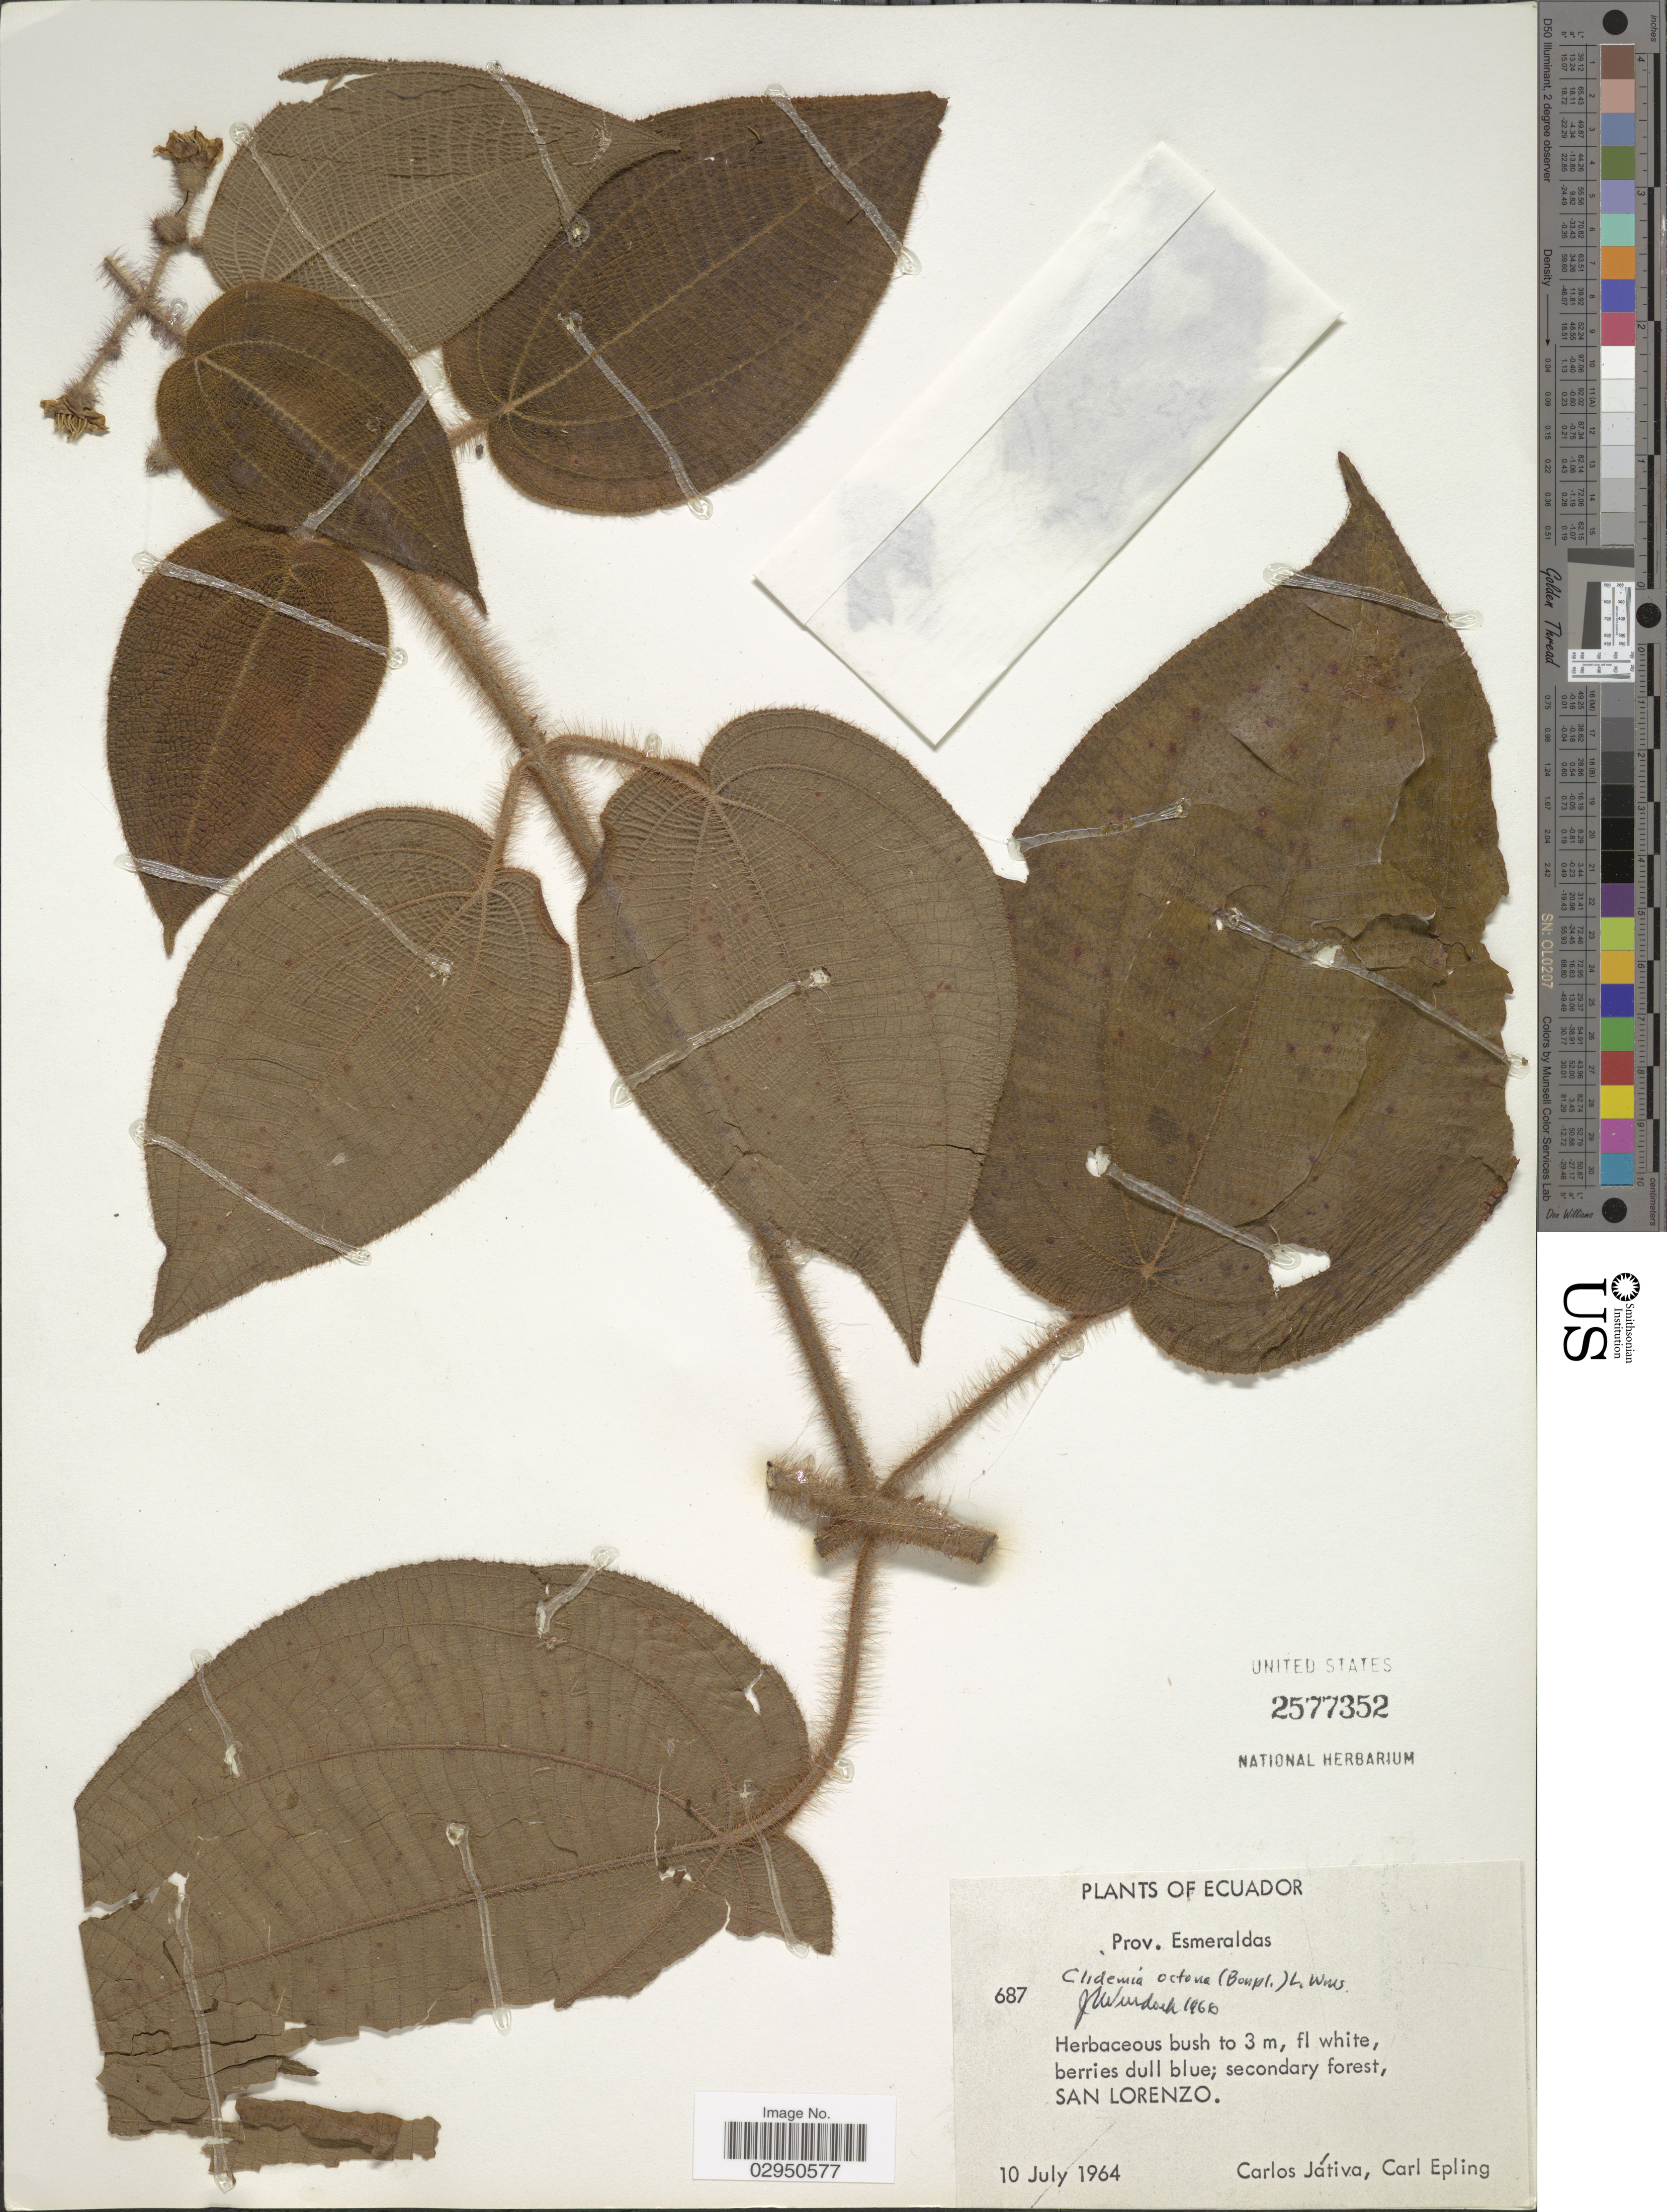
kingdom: Plantae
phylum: Tracheophyta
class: Magnoliopsida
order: Myrtales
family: Melastomataceae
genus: Clidemia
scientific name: Clidemia octona subsp. octona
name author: (Bonpl.) L.O. Williams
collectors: C. D. Játiva & C. C. Epling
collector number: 687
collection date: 1964-07-10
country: Ecuador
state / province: Esmeraldas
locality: San Lorenzo.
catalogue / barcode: US 2577352